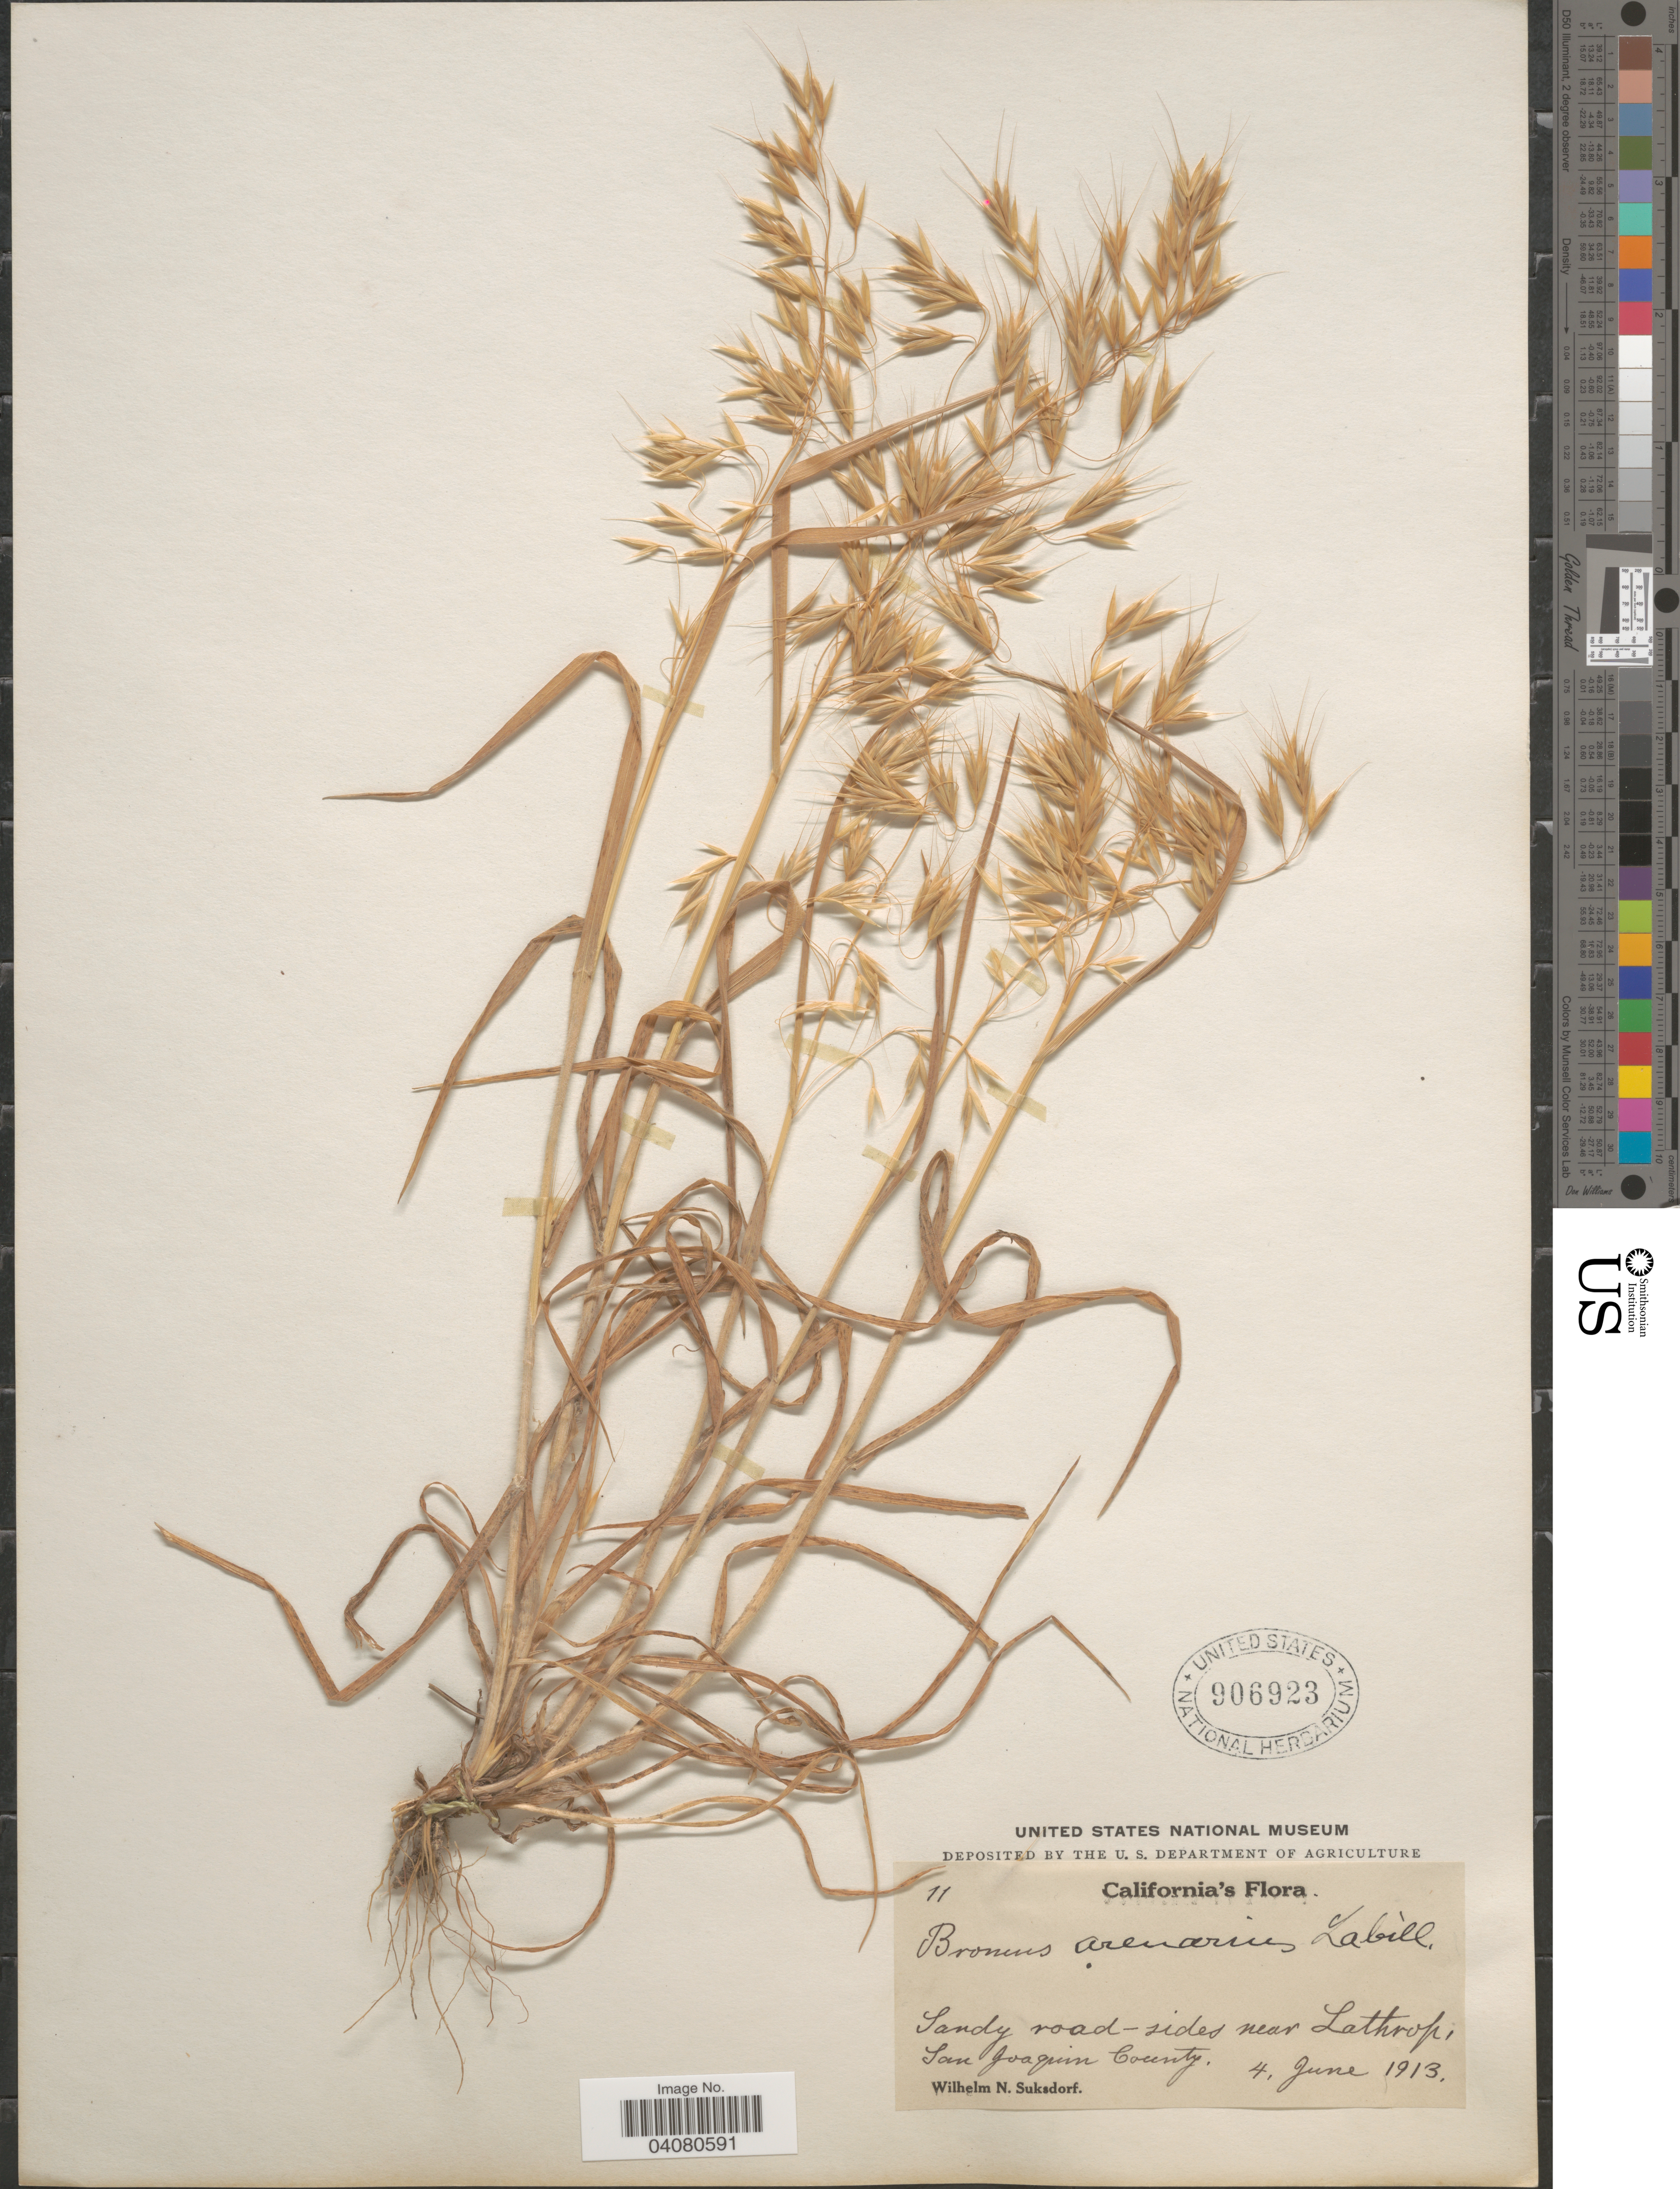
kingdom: Plantae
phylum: Tracheophyta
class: Liliopsida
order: Poales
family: Poaceae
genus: Bromus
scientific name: Bromus arizonicus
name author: (Shear) Stebbins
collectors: W. N. Suksdorf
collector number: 11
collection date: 1913-06-04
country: United States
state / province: California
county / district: San Joaquin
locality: Sandy road-sides near Lathrop, San Joaquin County.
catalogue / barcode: US 906923